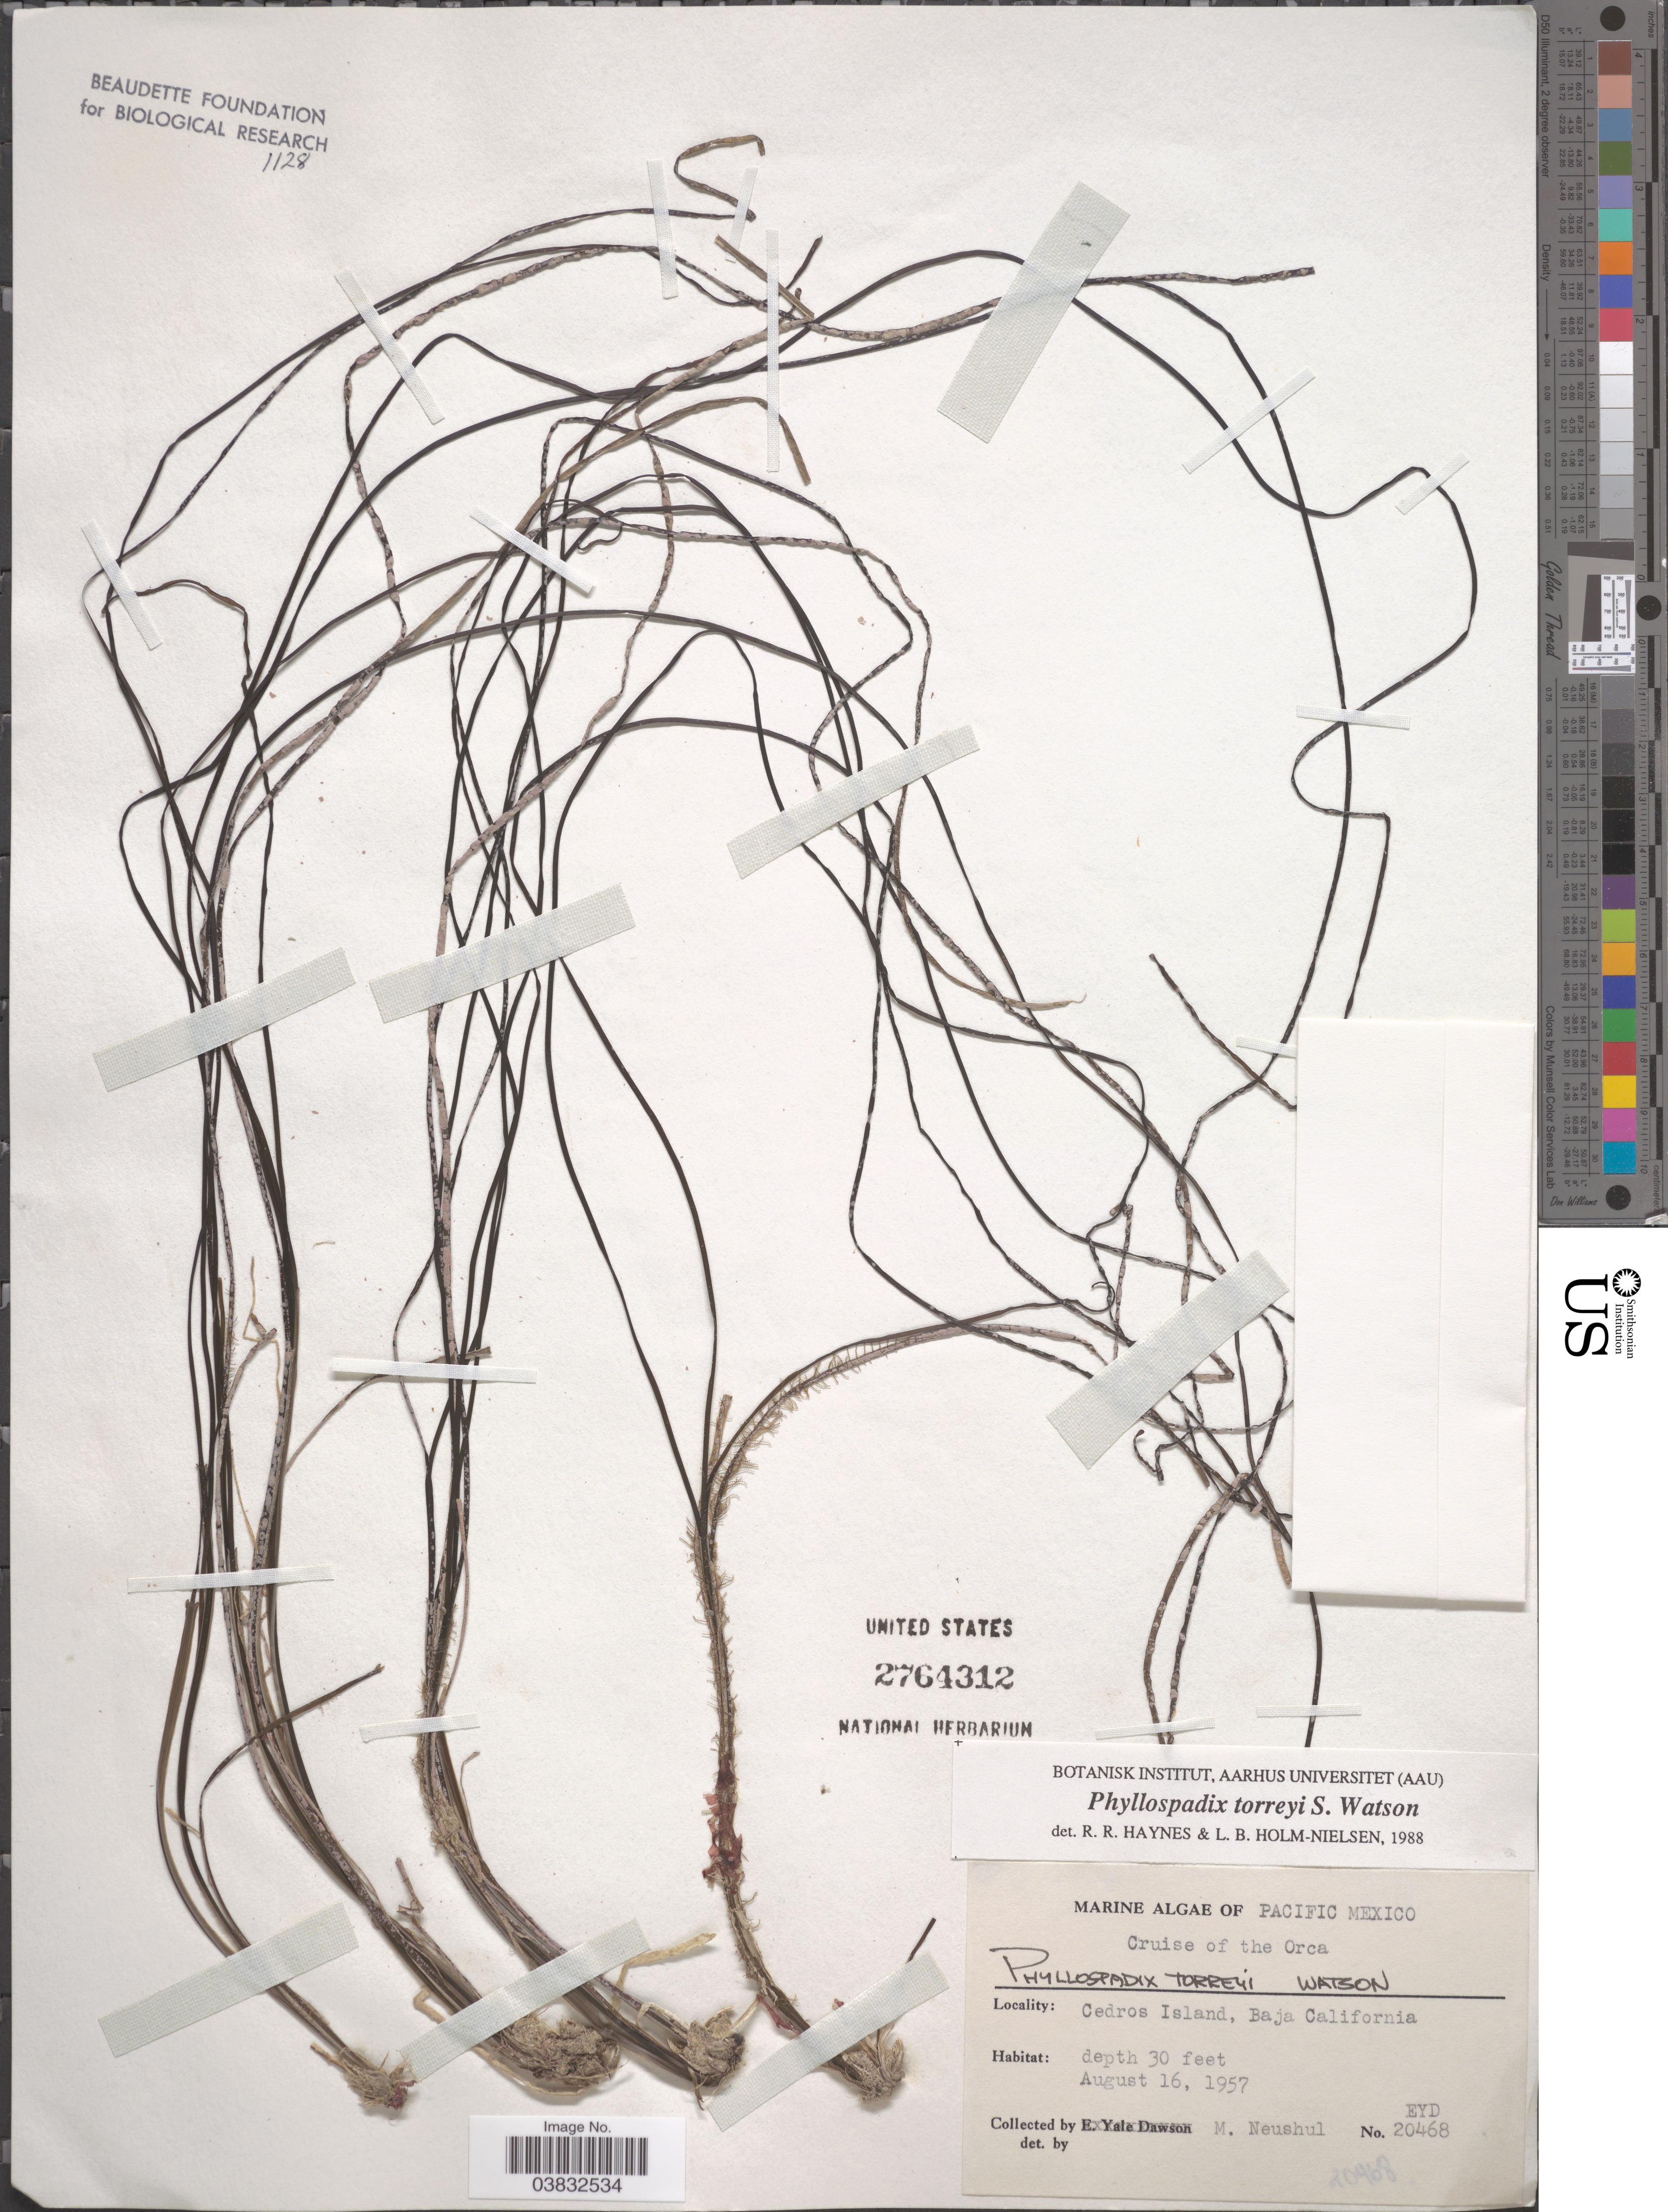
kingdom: Plantae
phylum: Tracheophyta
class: Liliopsida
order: Alismatales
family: Zosteraceae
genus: Phyllospadix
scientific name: Phyllospadix torreyi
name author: S. Watson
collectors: M. Neushul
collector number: EYD20468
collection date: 1957-08-16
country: Mexico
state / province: Baja California Norte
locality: Cruise of the Orca. Cedros Island.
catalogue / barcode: US 2764312